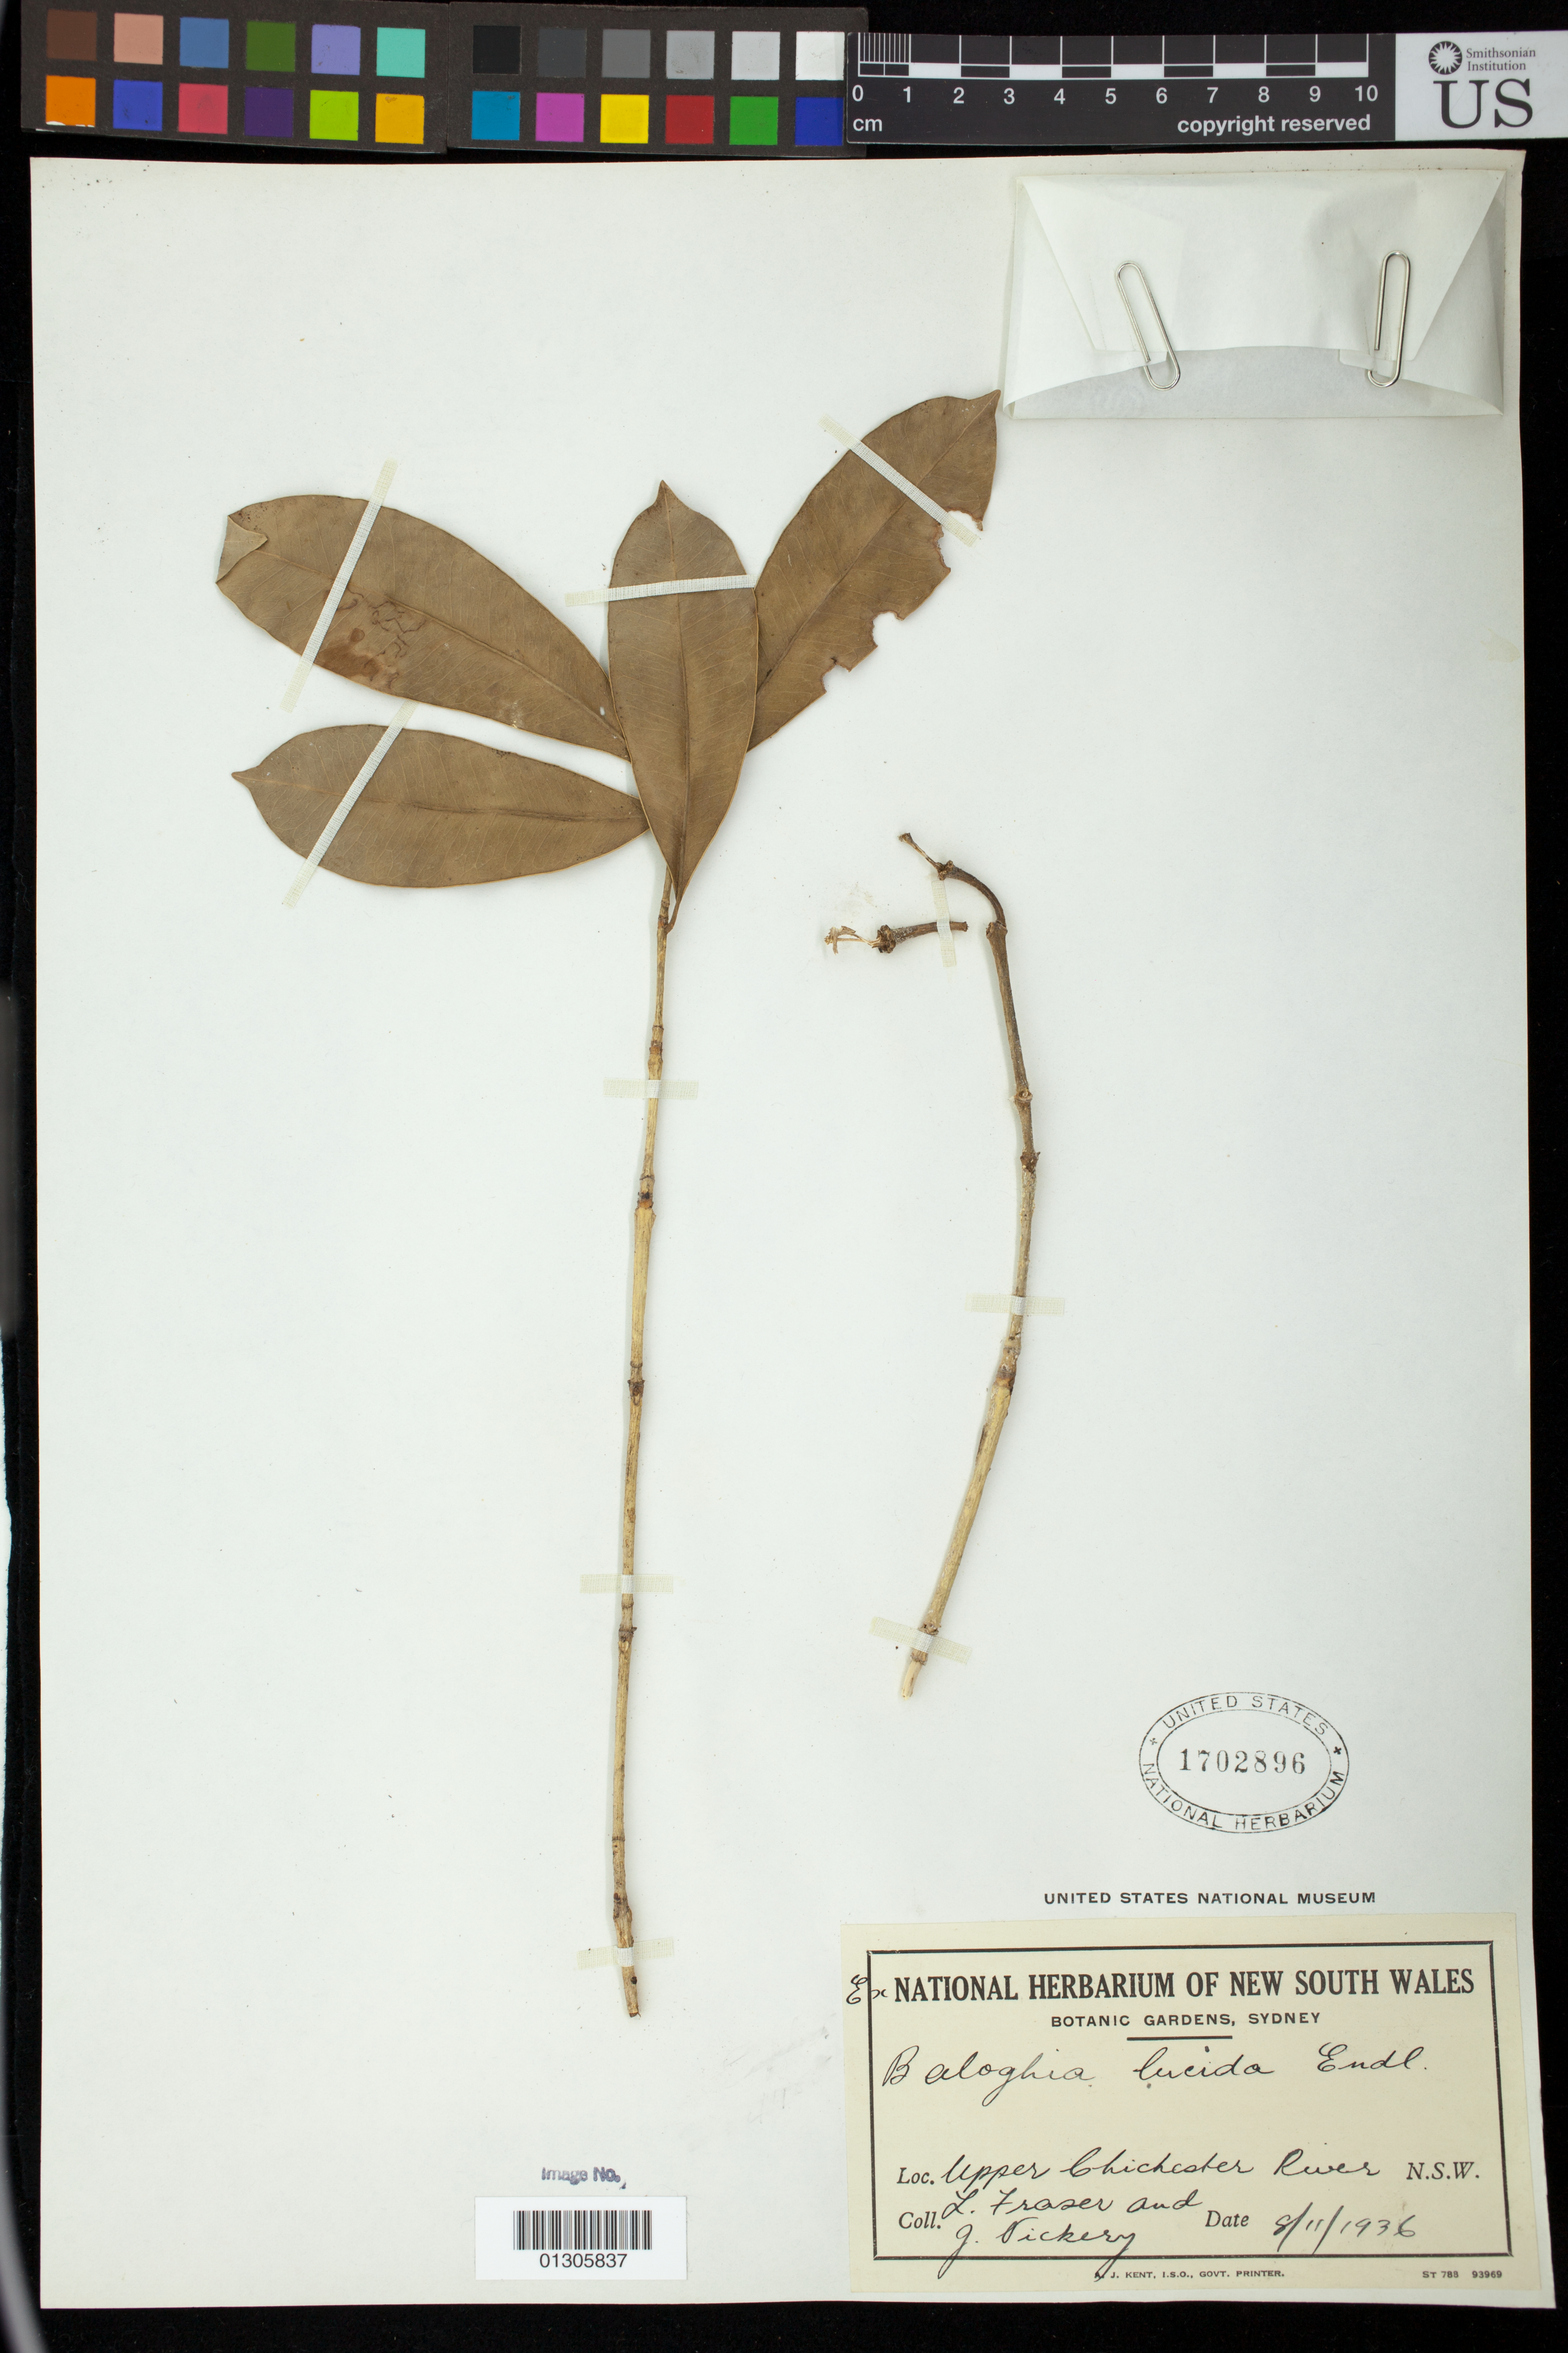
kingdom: Plantae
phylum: Tracheophyta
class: Magnoliopsida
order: Malpighiales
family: Euphorbiaceae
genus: Baloghia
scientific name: Baloghia lucida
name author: Endl.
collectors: L. Fraser & J. Vickery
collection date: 1936-08-11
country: Australia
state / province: New South Wales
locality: Upper Chichester River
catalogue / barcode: US 1702896